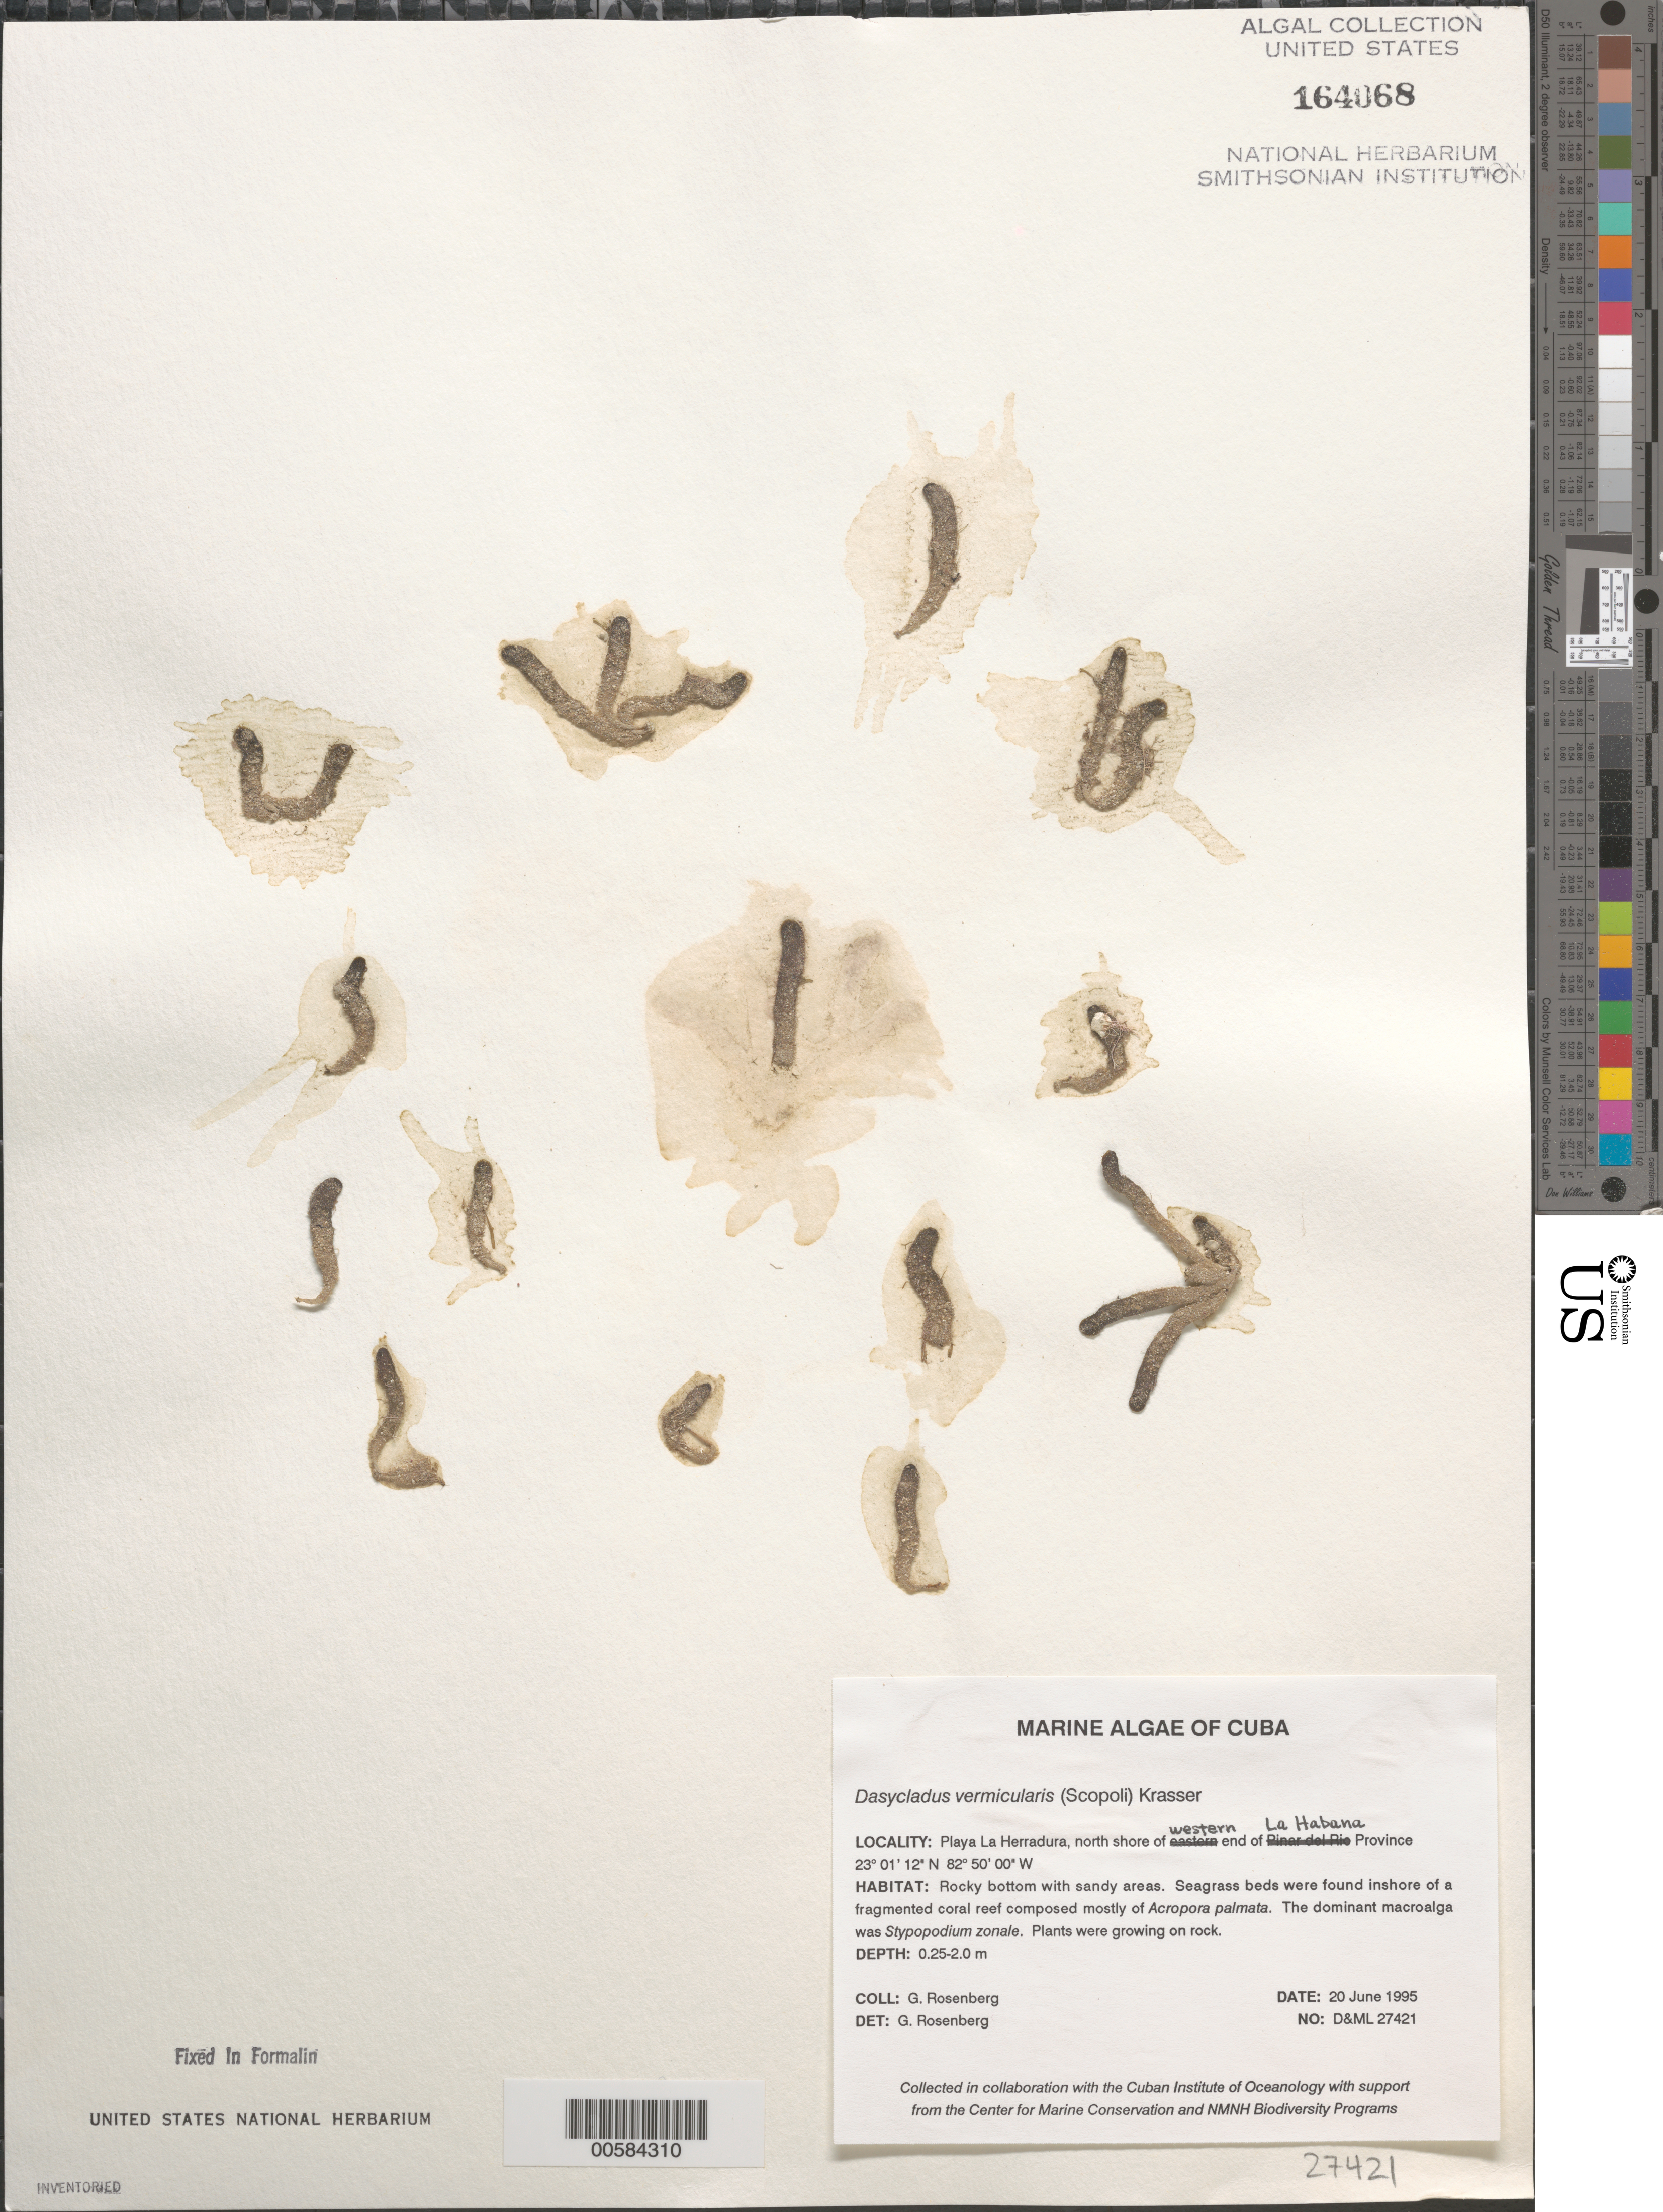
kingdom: Plantae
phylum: Chlorophyta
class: Ulvophyceae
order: Dasycladales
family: Dasycladaceae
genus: Dasycladus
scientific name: Dasycladus vermicularis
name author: (Scop.) Krasser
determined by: Rosenberg, G.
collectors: G. Rosenberg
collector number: D&ML 27421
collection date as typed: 20 Jun 1995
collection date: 1995-06-20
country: Cuba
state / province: La Habana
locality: Playa la herradura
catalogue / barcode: US 164068